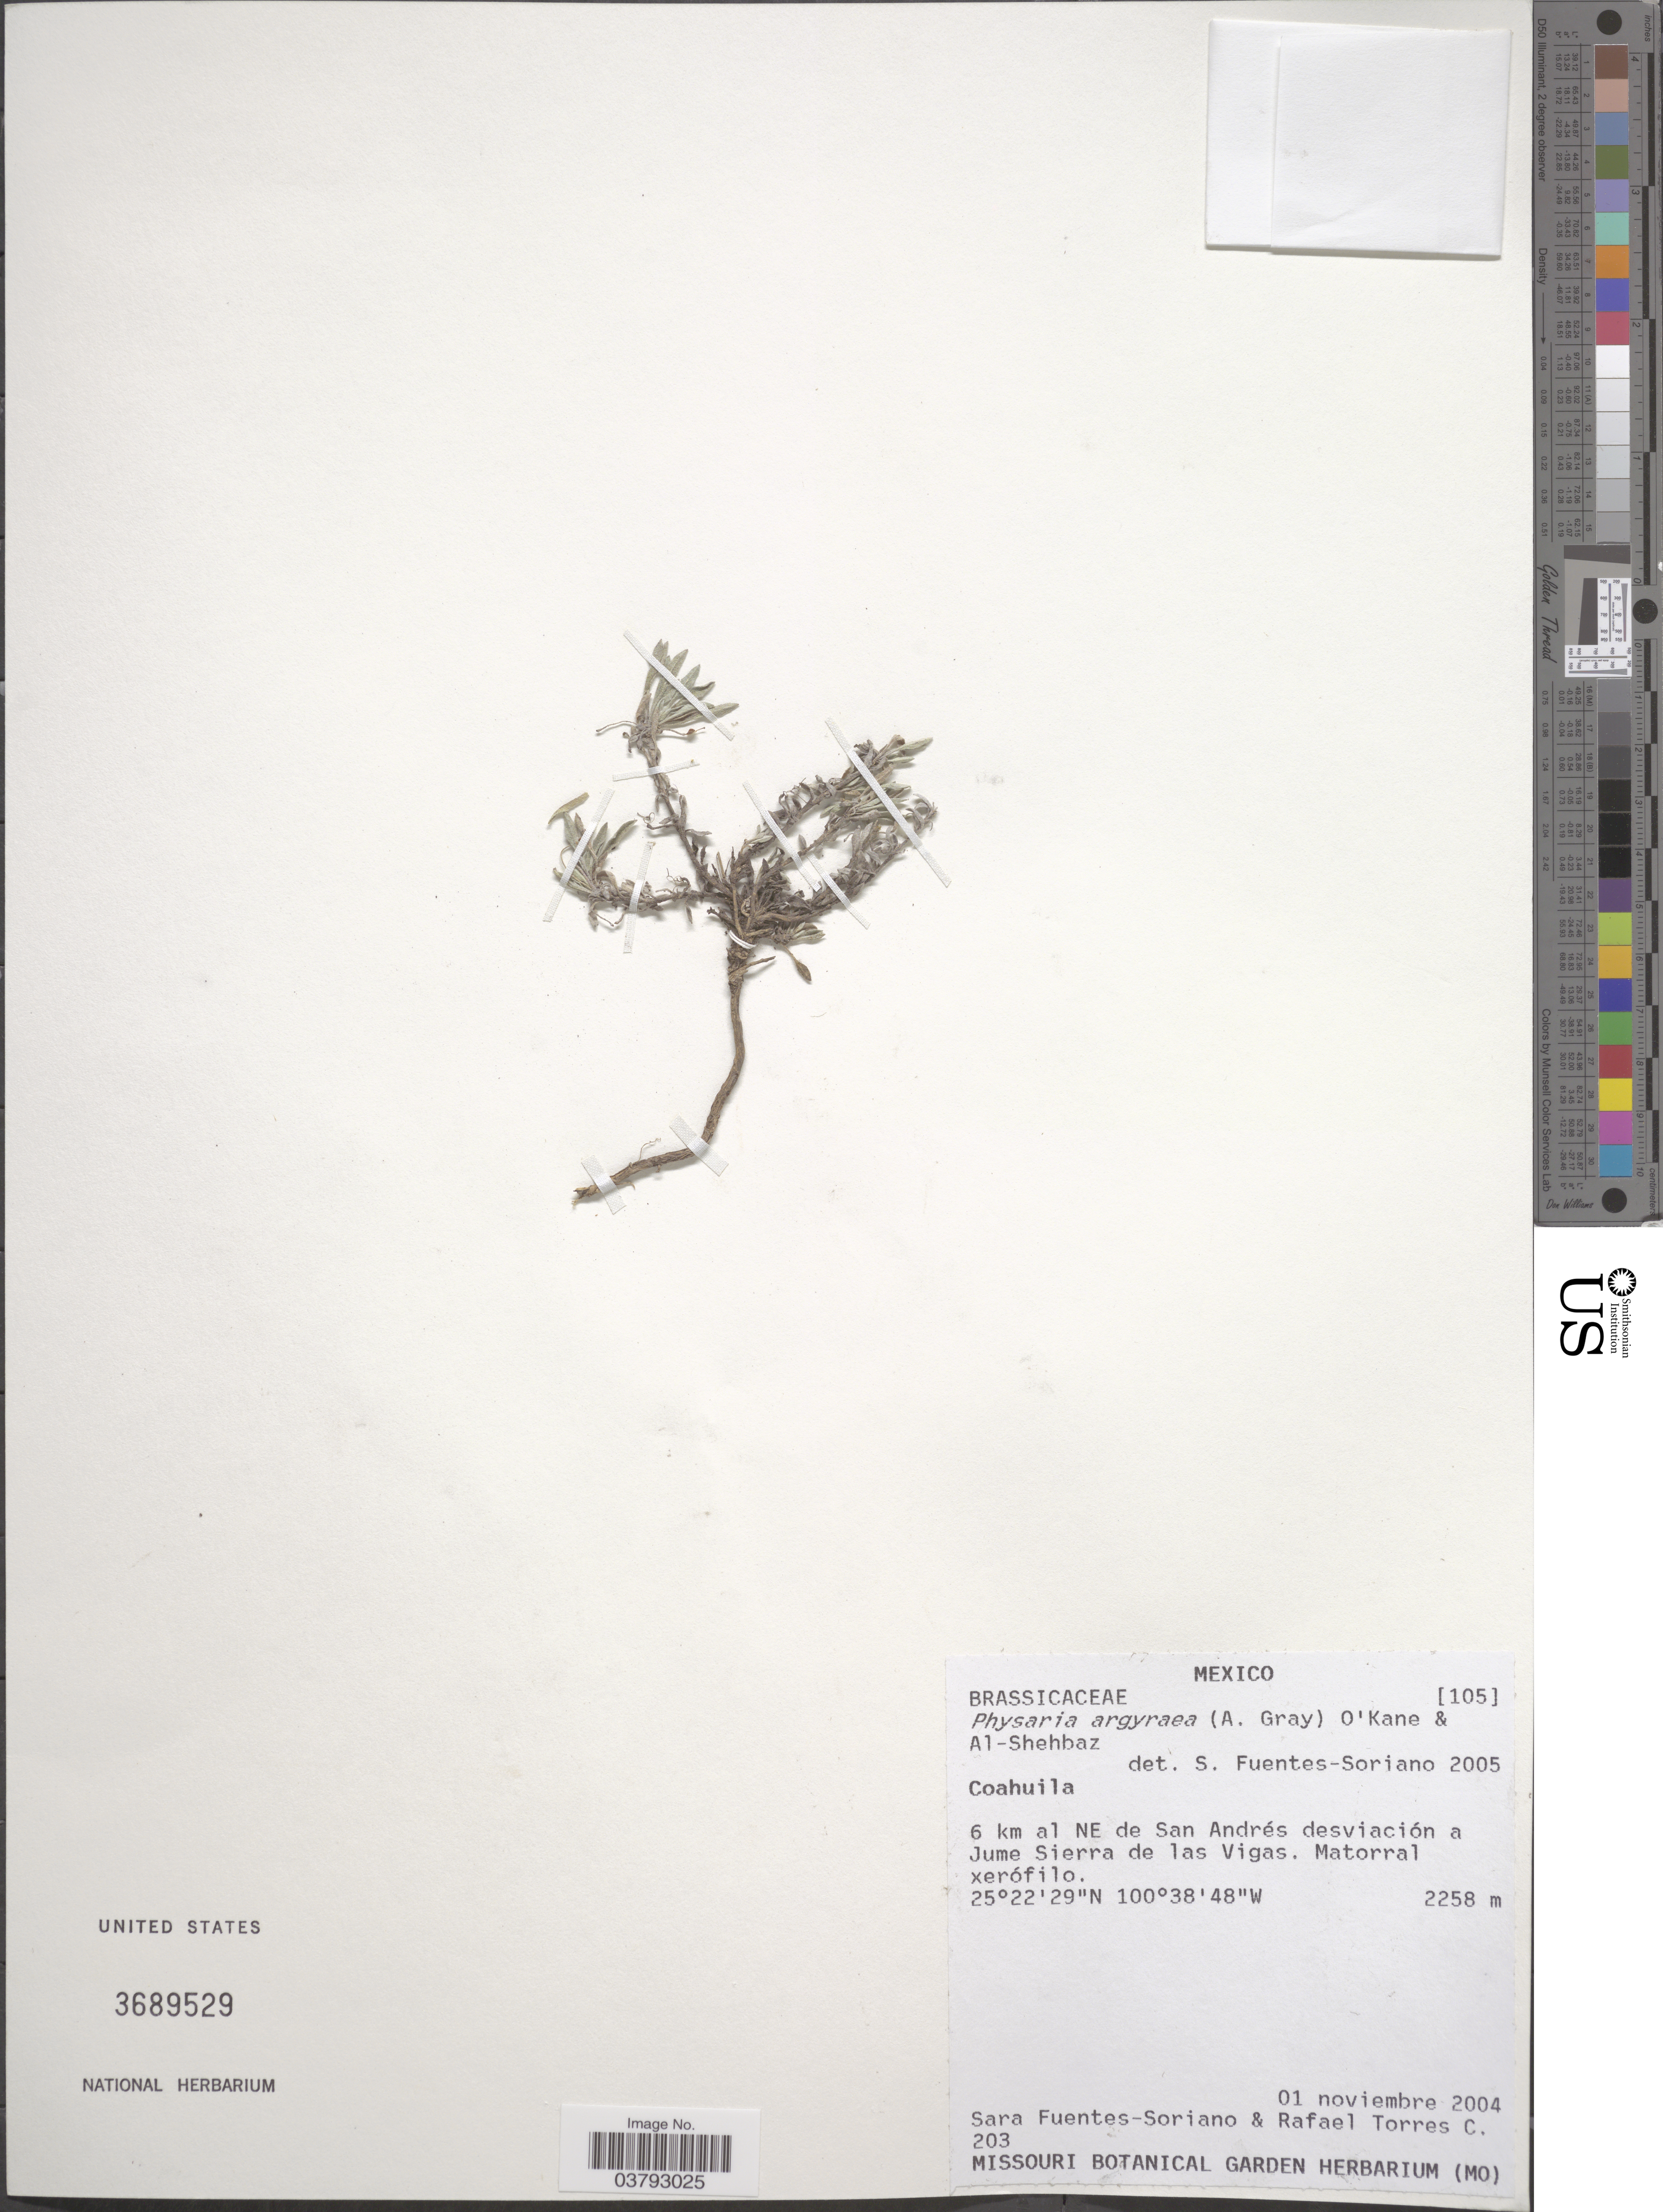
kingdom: Plantae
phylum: Tracheophyta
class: Magnoliopsida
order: Brassicales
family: Brassicaceae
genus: Physaria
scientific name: Physaria argyraea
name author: (A. Gray) O'Kane & Al-Shehbaz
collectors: S. Fuentes-Soriano & R. Torres C.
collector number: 203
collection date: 2004-11-01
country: Mexico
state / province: Coahuila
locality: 6 km al NE de San Andrés desviación a Jume Sierra de las Vigas.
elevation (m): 2258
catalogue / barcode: US 3689529